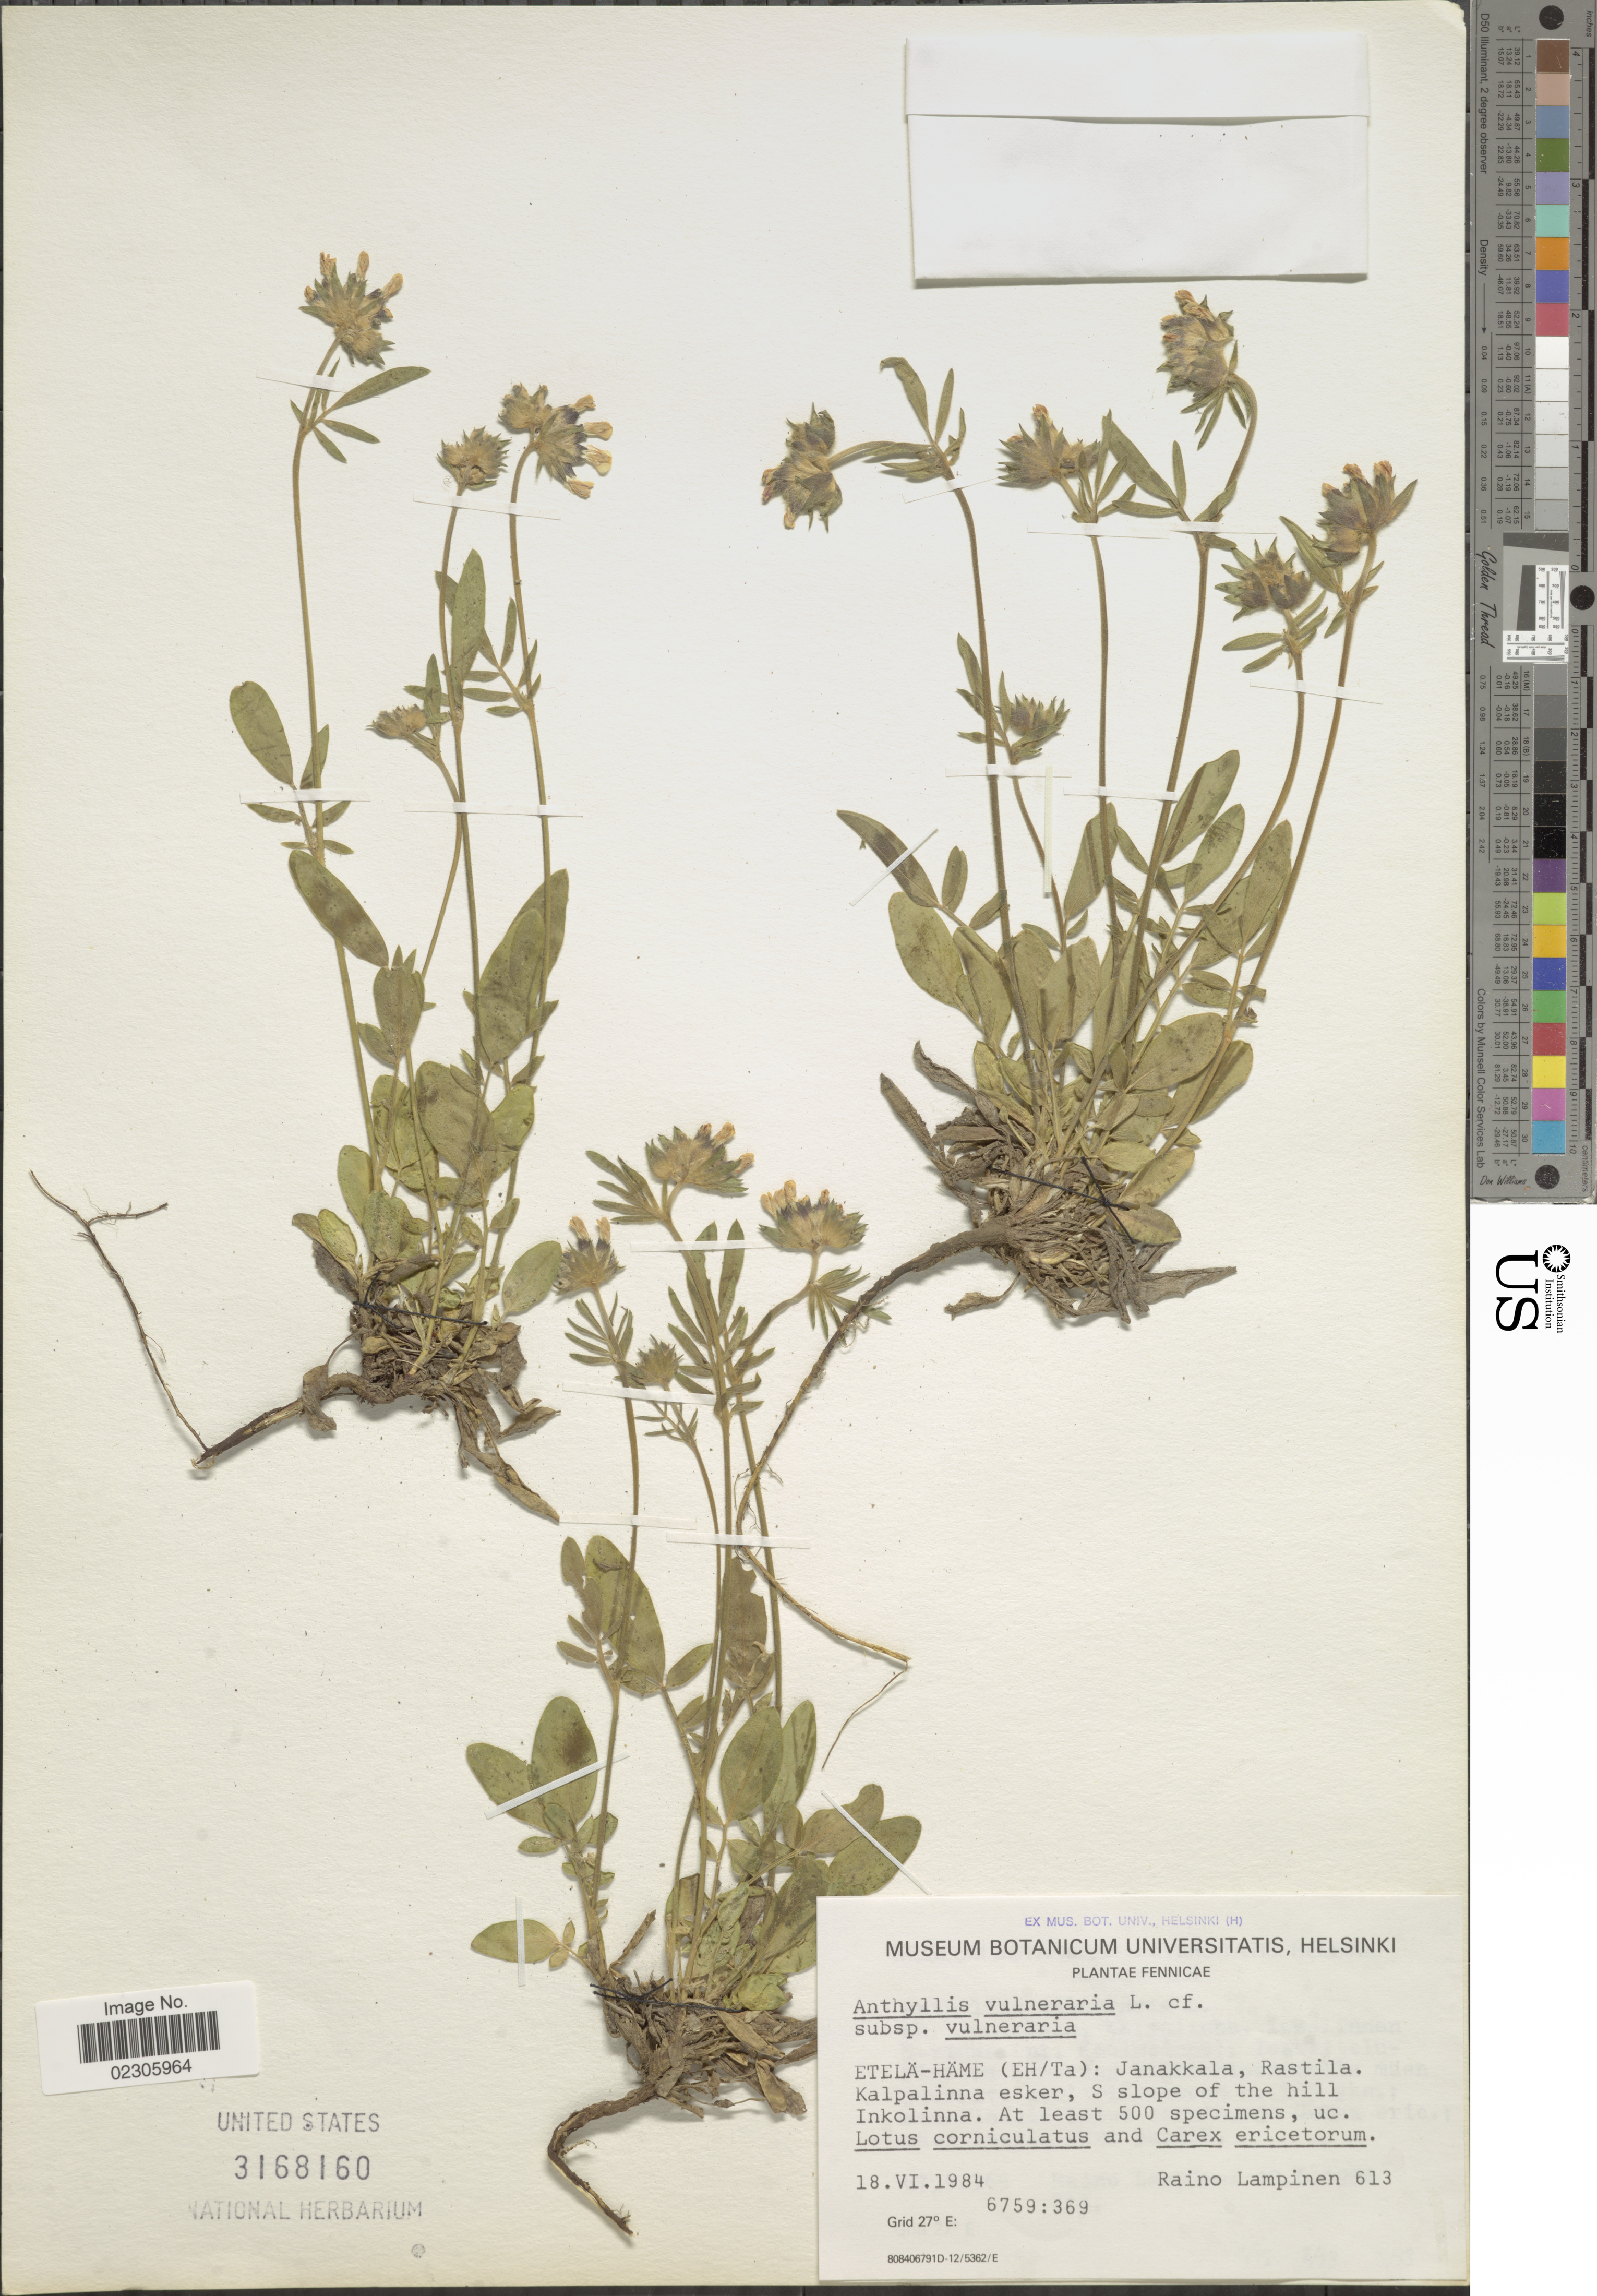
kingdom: Plantae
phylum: Tracheophyta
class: Magnoliopsida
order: Fabales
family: Fabaceae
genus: Anthyllis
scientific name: Anthyllis vulneraria subsp. vulneraria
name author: L.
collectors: R. Lampinen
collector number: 613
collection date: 1984-06-18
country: Finland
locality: Fennicae, Etela-Hame (Eh/Ta), Janakkala, Rastila, Kalpalinna esker, S slope of the hill Inkolinna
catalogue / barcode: US 3168160